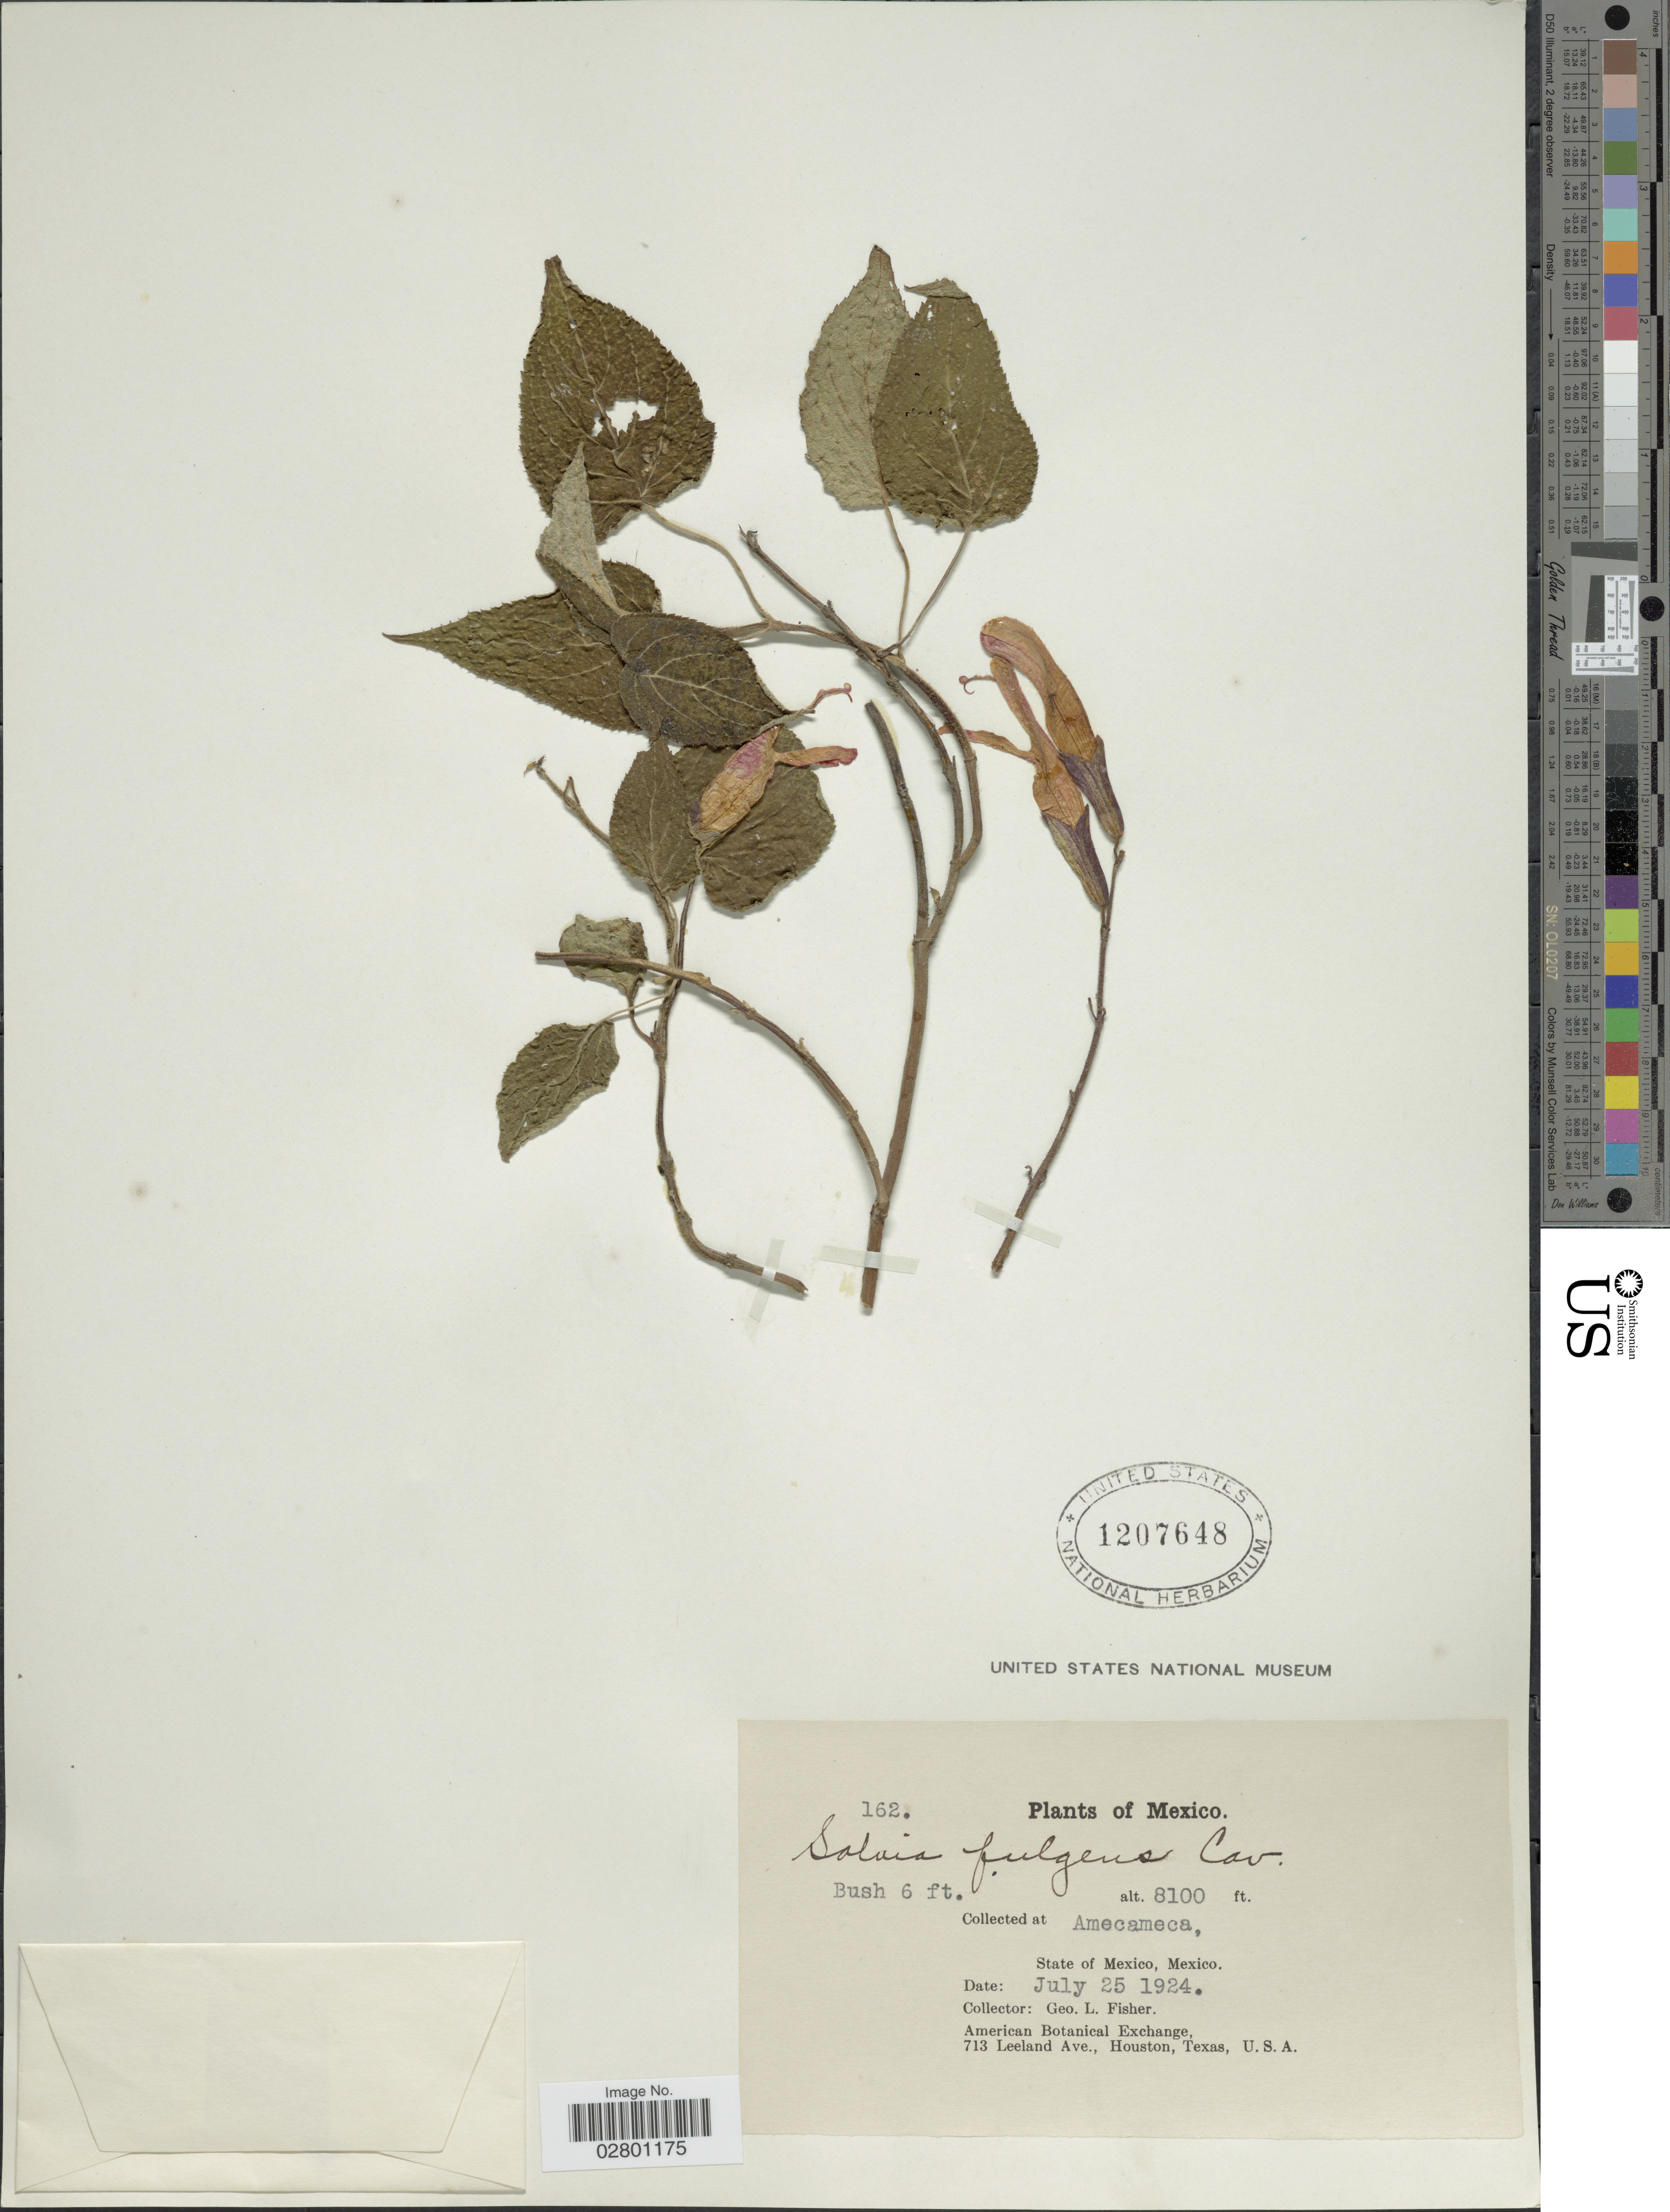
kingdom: Plantae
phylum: Tracheophyta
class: Magnoliopsida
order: Lamiales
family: Lamiaceae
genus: Salvia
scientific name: Salvia fulgens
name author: Cav.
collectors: G. L. Fisher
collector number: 162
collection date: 1924-07-25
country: Mexico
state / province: México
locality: Amecameca.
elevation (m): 2469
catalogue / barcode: US 1207648